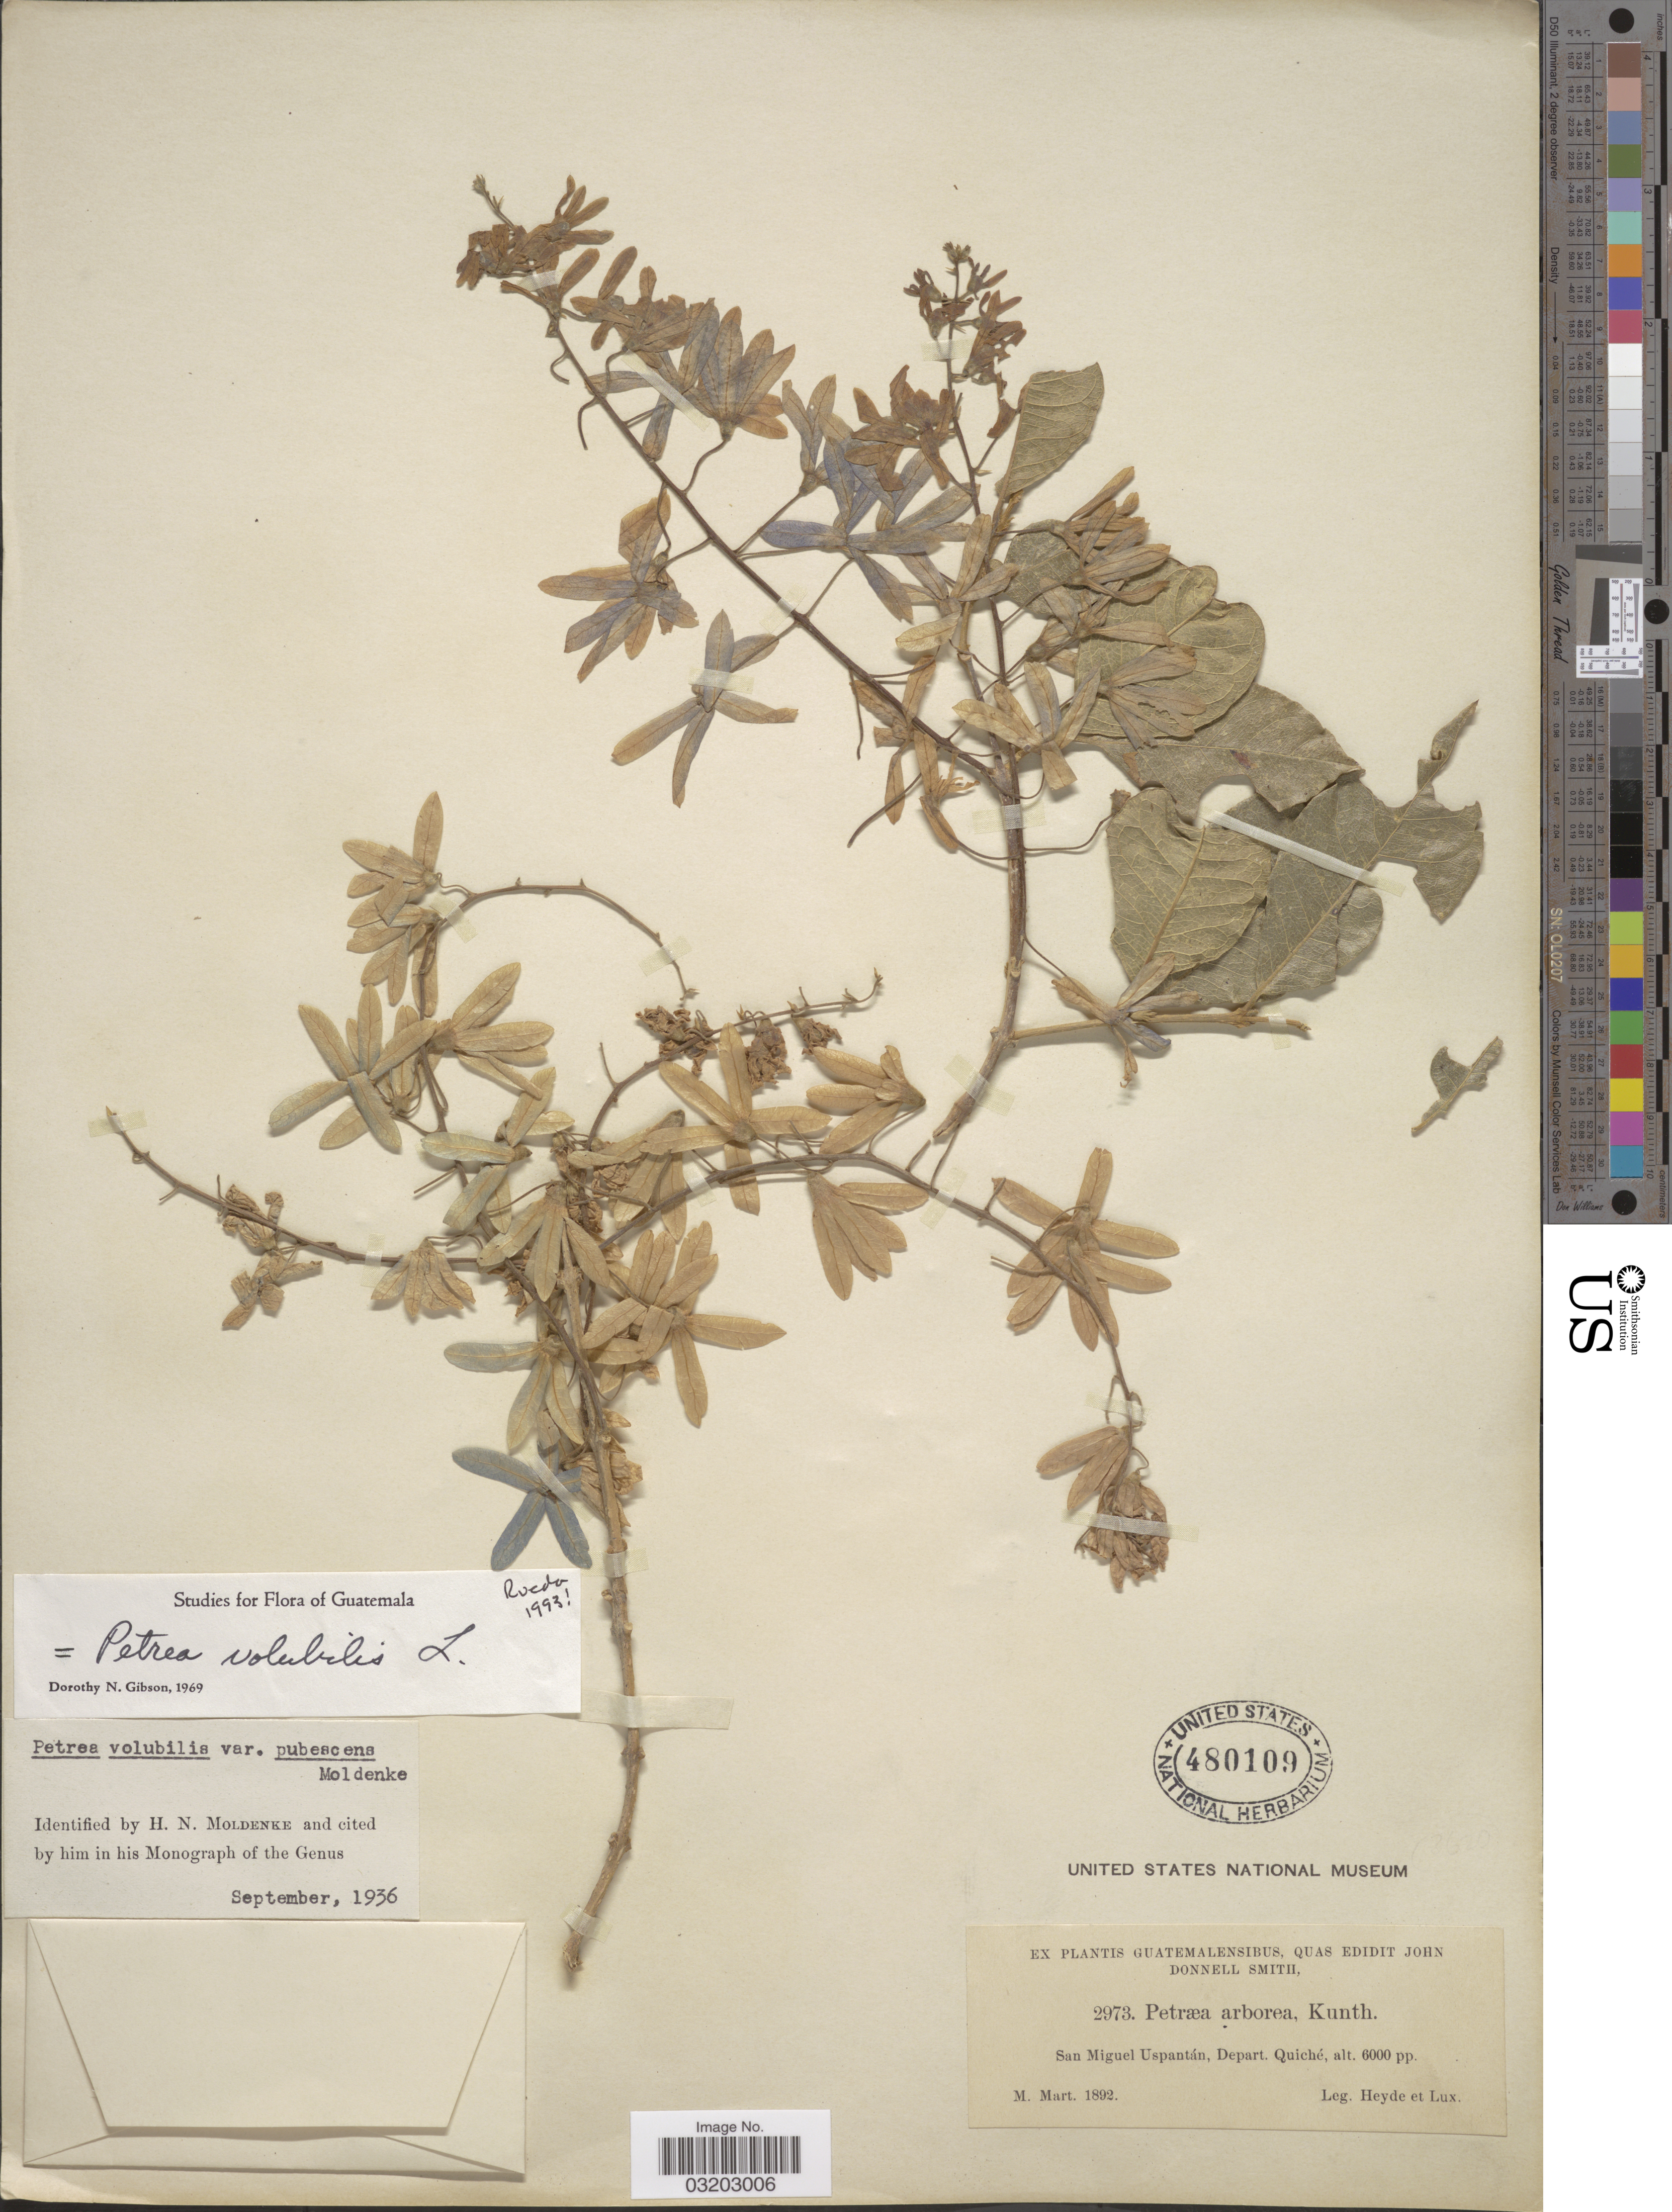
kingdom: Plantae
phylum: Tracheophyta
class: Magnoliopsida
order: Lamiales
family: Verbenaceae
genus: Petrea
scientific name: Petrea volubilis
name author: L.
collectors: Heyde & Lux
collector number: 2973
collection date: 1892-03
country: Guatemala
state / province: El Quiché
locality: San Miguel Uspantán, Depart. Quiché.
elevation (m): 1829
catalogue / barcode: US 480109